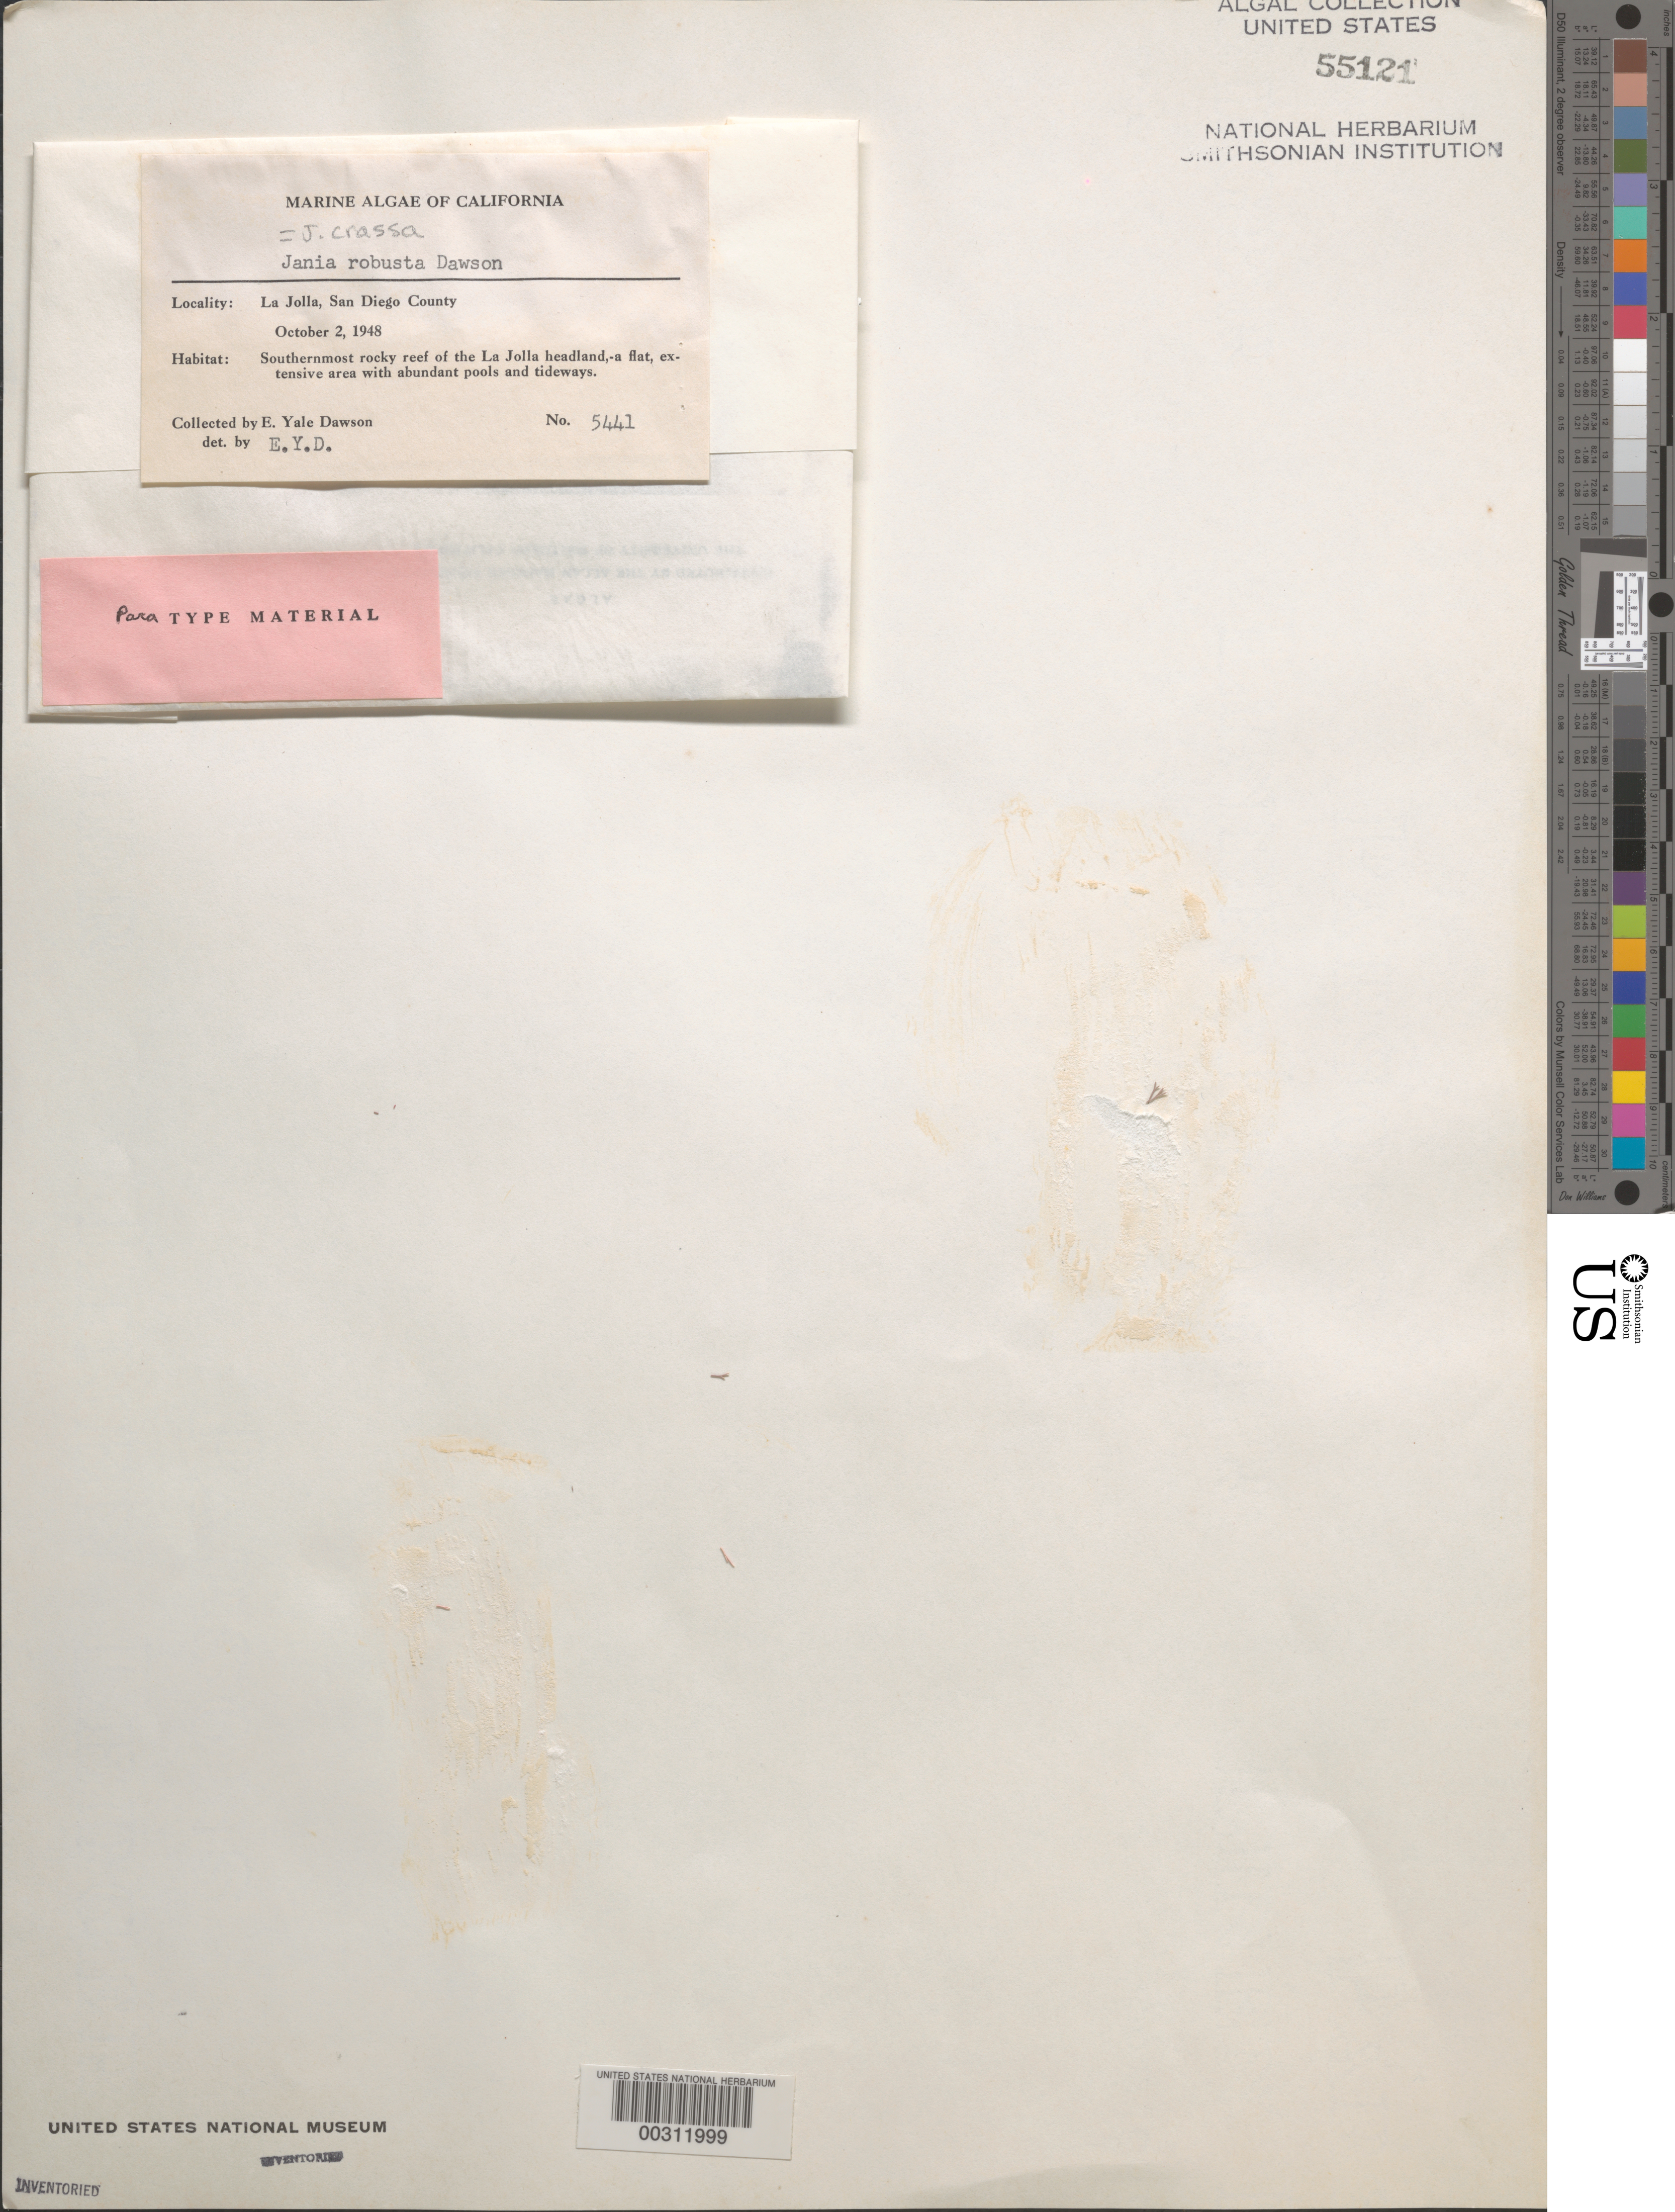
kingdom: Plantae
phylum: Rhodophyta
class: Florideophyceae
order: Corallinales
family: Corallinaceae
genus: Jania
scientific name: Jania crassa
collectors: E. Y. Dawson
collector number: EYD 5441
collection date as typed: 02 Oct 1948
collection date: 1948-10-02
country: United States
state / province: California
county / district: San Diego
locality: La Jolla, La Jolla headland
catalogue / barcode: US 55121